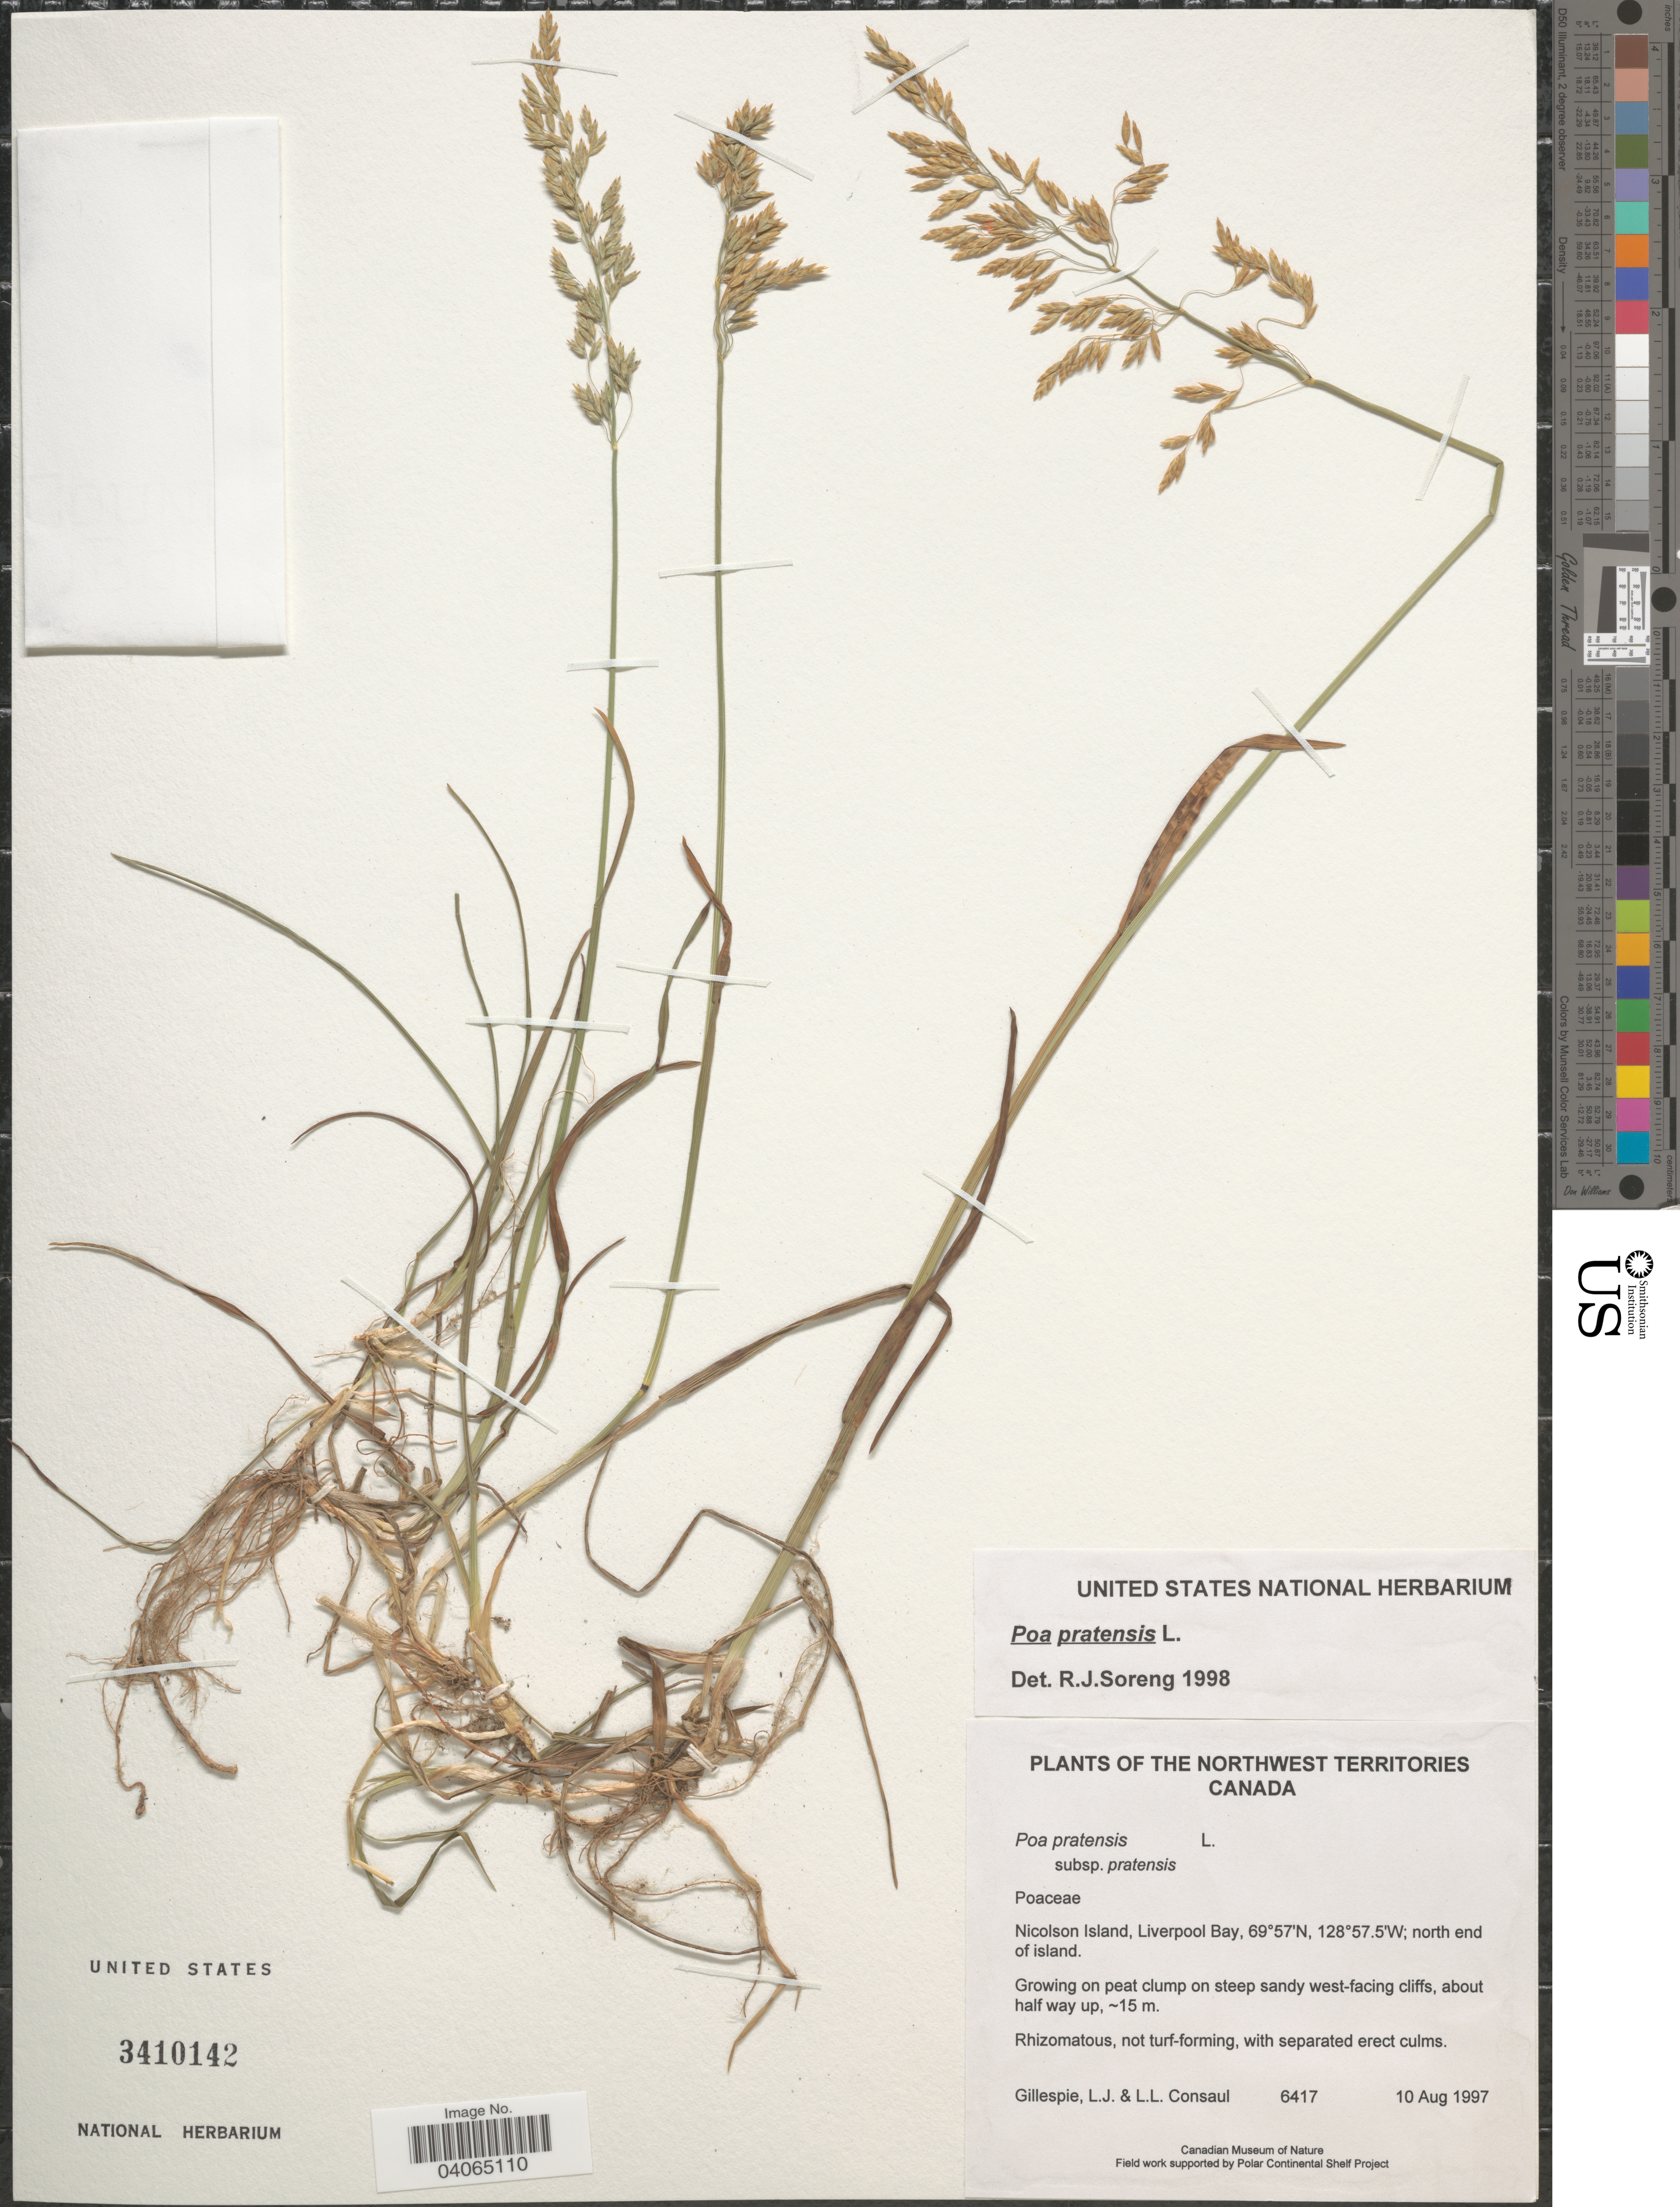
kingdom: Plantae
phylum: Tracheophyta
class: Liliopsida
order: Poales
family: Poaceae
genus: Poa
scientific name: Poa pratensis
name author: L.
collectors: L. Gillespie & L. Consaul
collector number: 6417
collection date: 1997-08-10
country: Canada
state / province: Northwest Territories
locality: Nicolson Island, Liverpool Bay, north end of island. Growing on peat clump on steep sandy west-facing cliffs, about half way up.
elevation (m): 15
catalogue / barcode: US 3410142